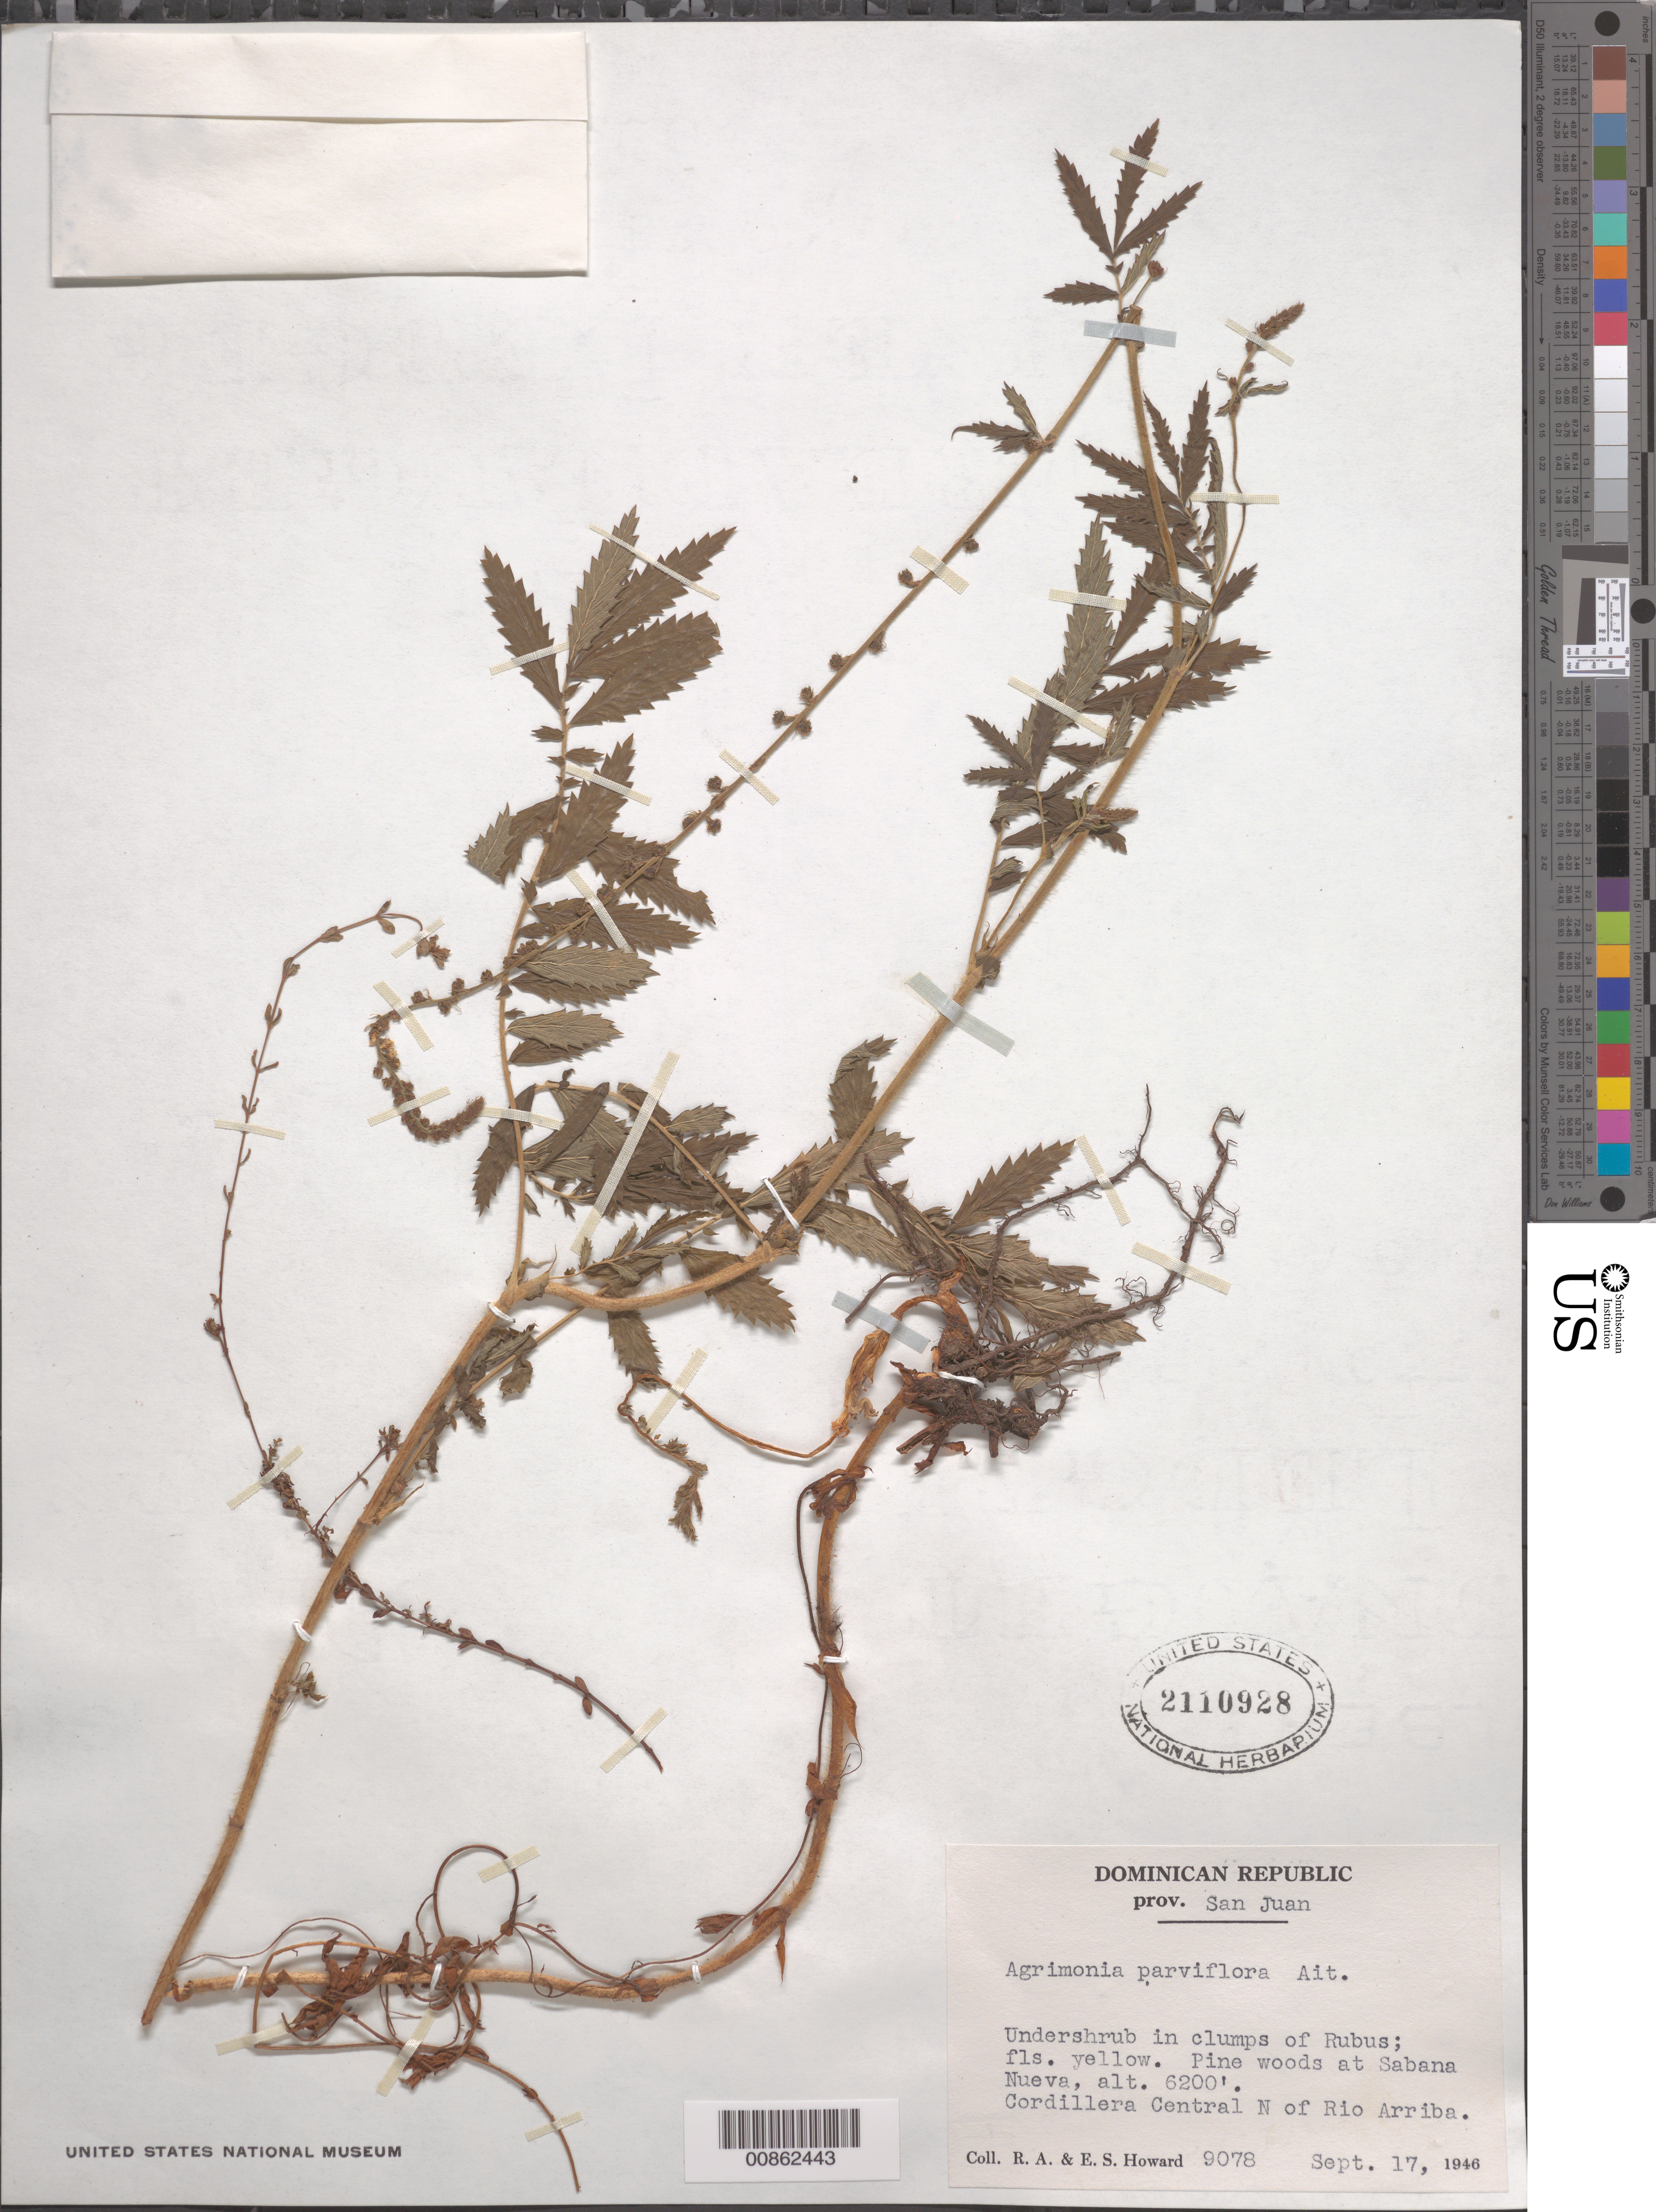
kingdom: Plantae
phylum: Tracheophyta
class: Magnoliopsida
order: Rosales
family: Rosaceae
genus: Agrimonia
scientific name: Agrimonia parviflora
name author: Aiton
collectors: R. A. Howard & E. S. Howard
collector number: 9078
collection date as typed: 17 Sep 1946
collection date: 1946-09-17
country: Dominican Republic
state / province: San Juan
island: Hispaniola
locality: Sabana Nueva, Cordillera Central N of Río Arriba.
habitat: Pine woods. In clumps of Rubus.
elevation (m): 1890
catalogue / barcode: US 2110928